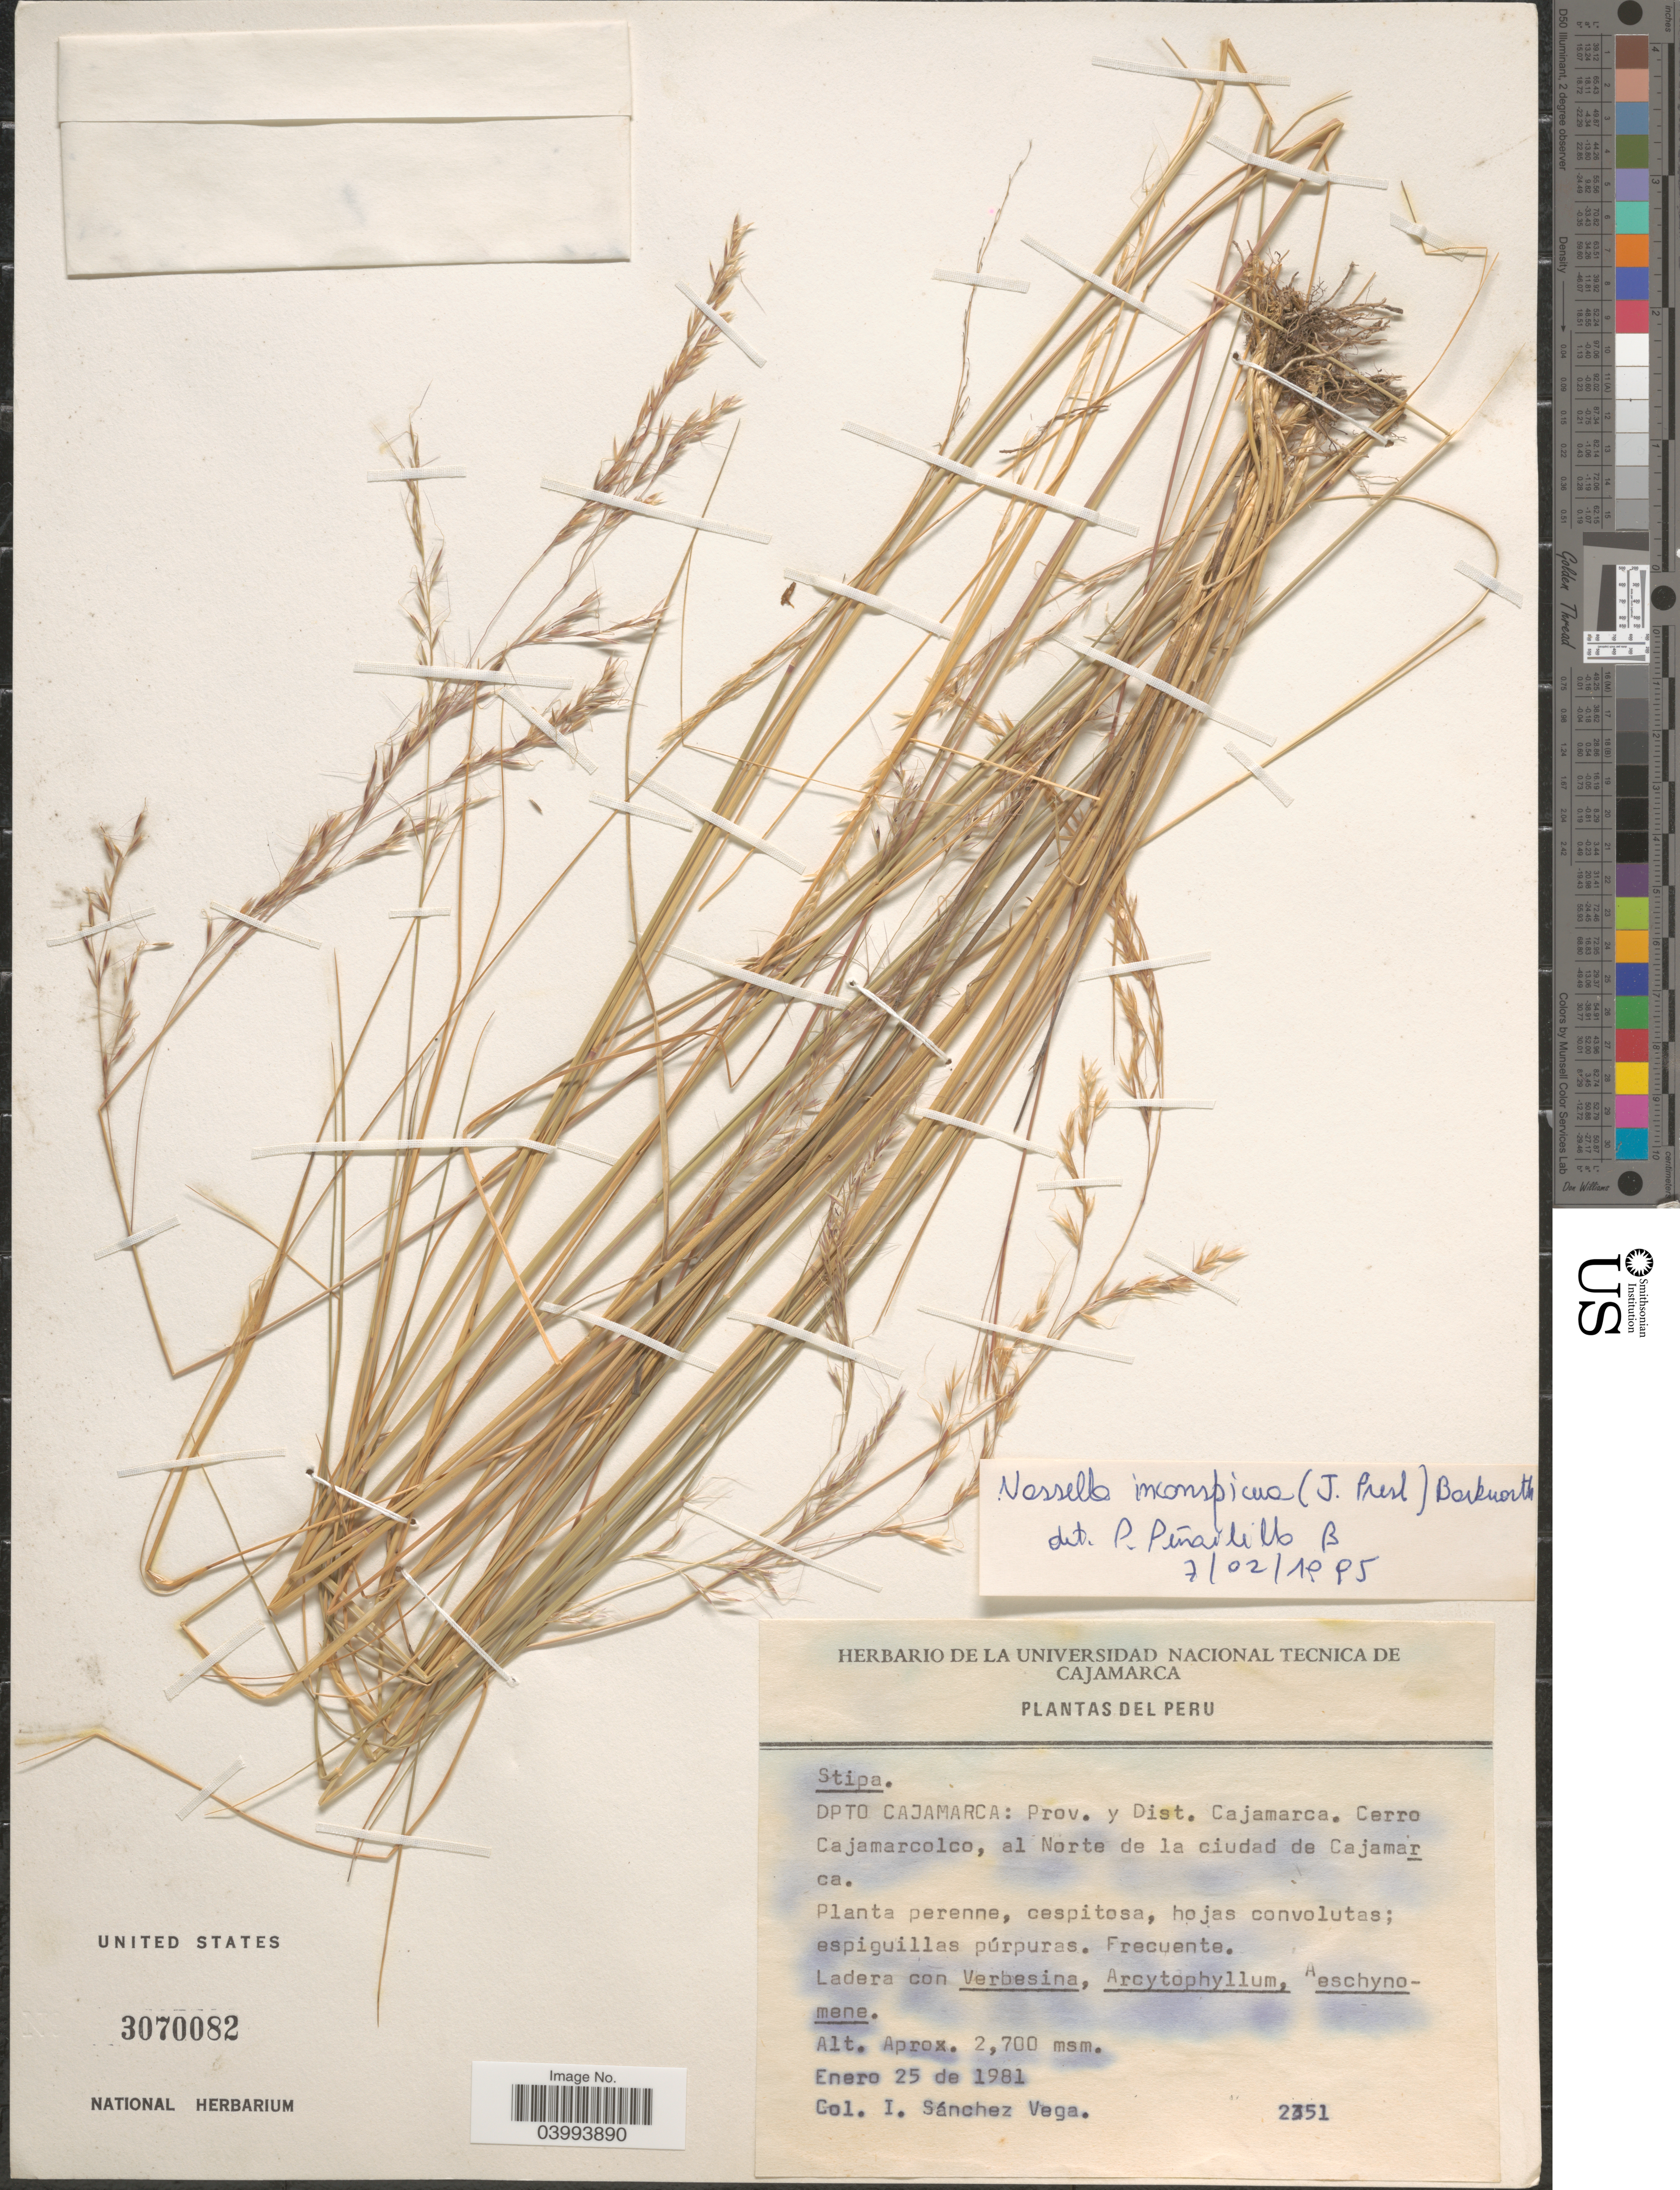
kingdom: Plantae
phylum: Tracheophyta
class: Liliopsida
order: Poales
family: Poaceae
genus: Nassella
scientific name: Nassella inconspicua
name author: (J. Presl) Barkworth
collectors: I. Sánchez Vega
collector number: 2351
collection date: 1981-01-25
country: Peru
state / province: Cajamarca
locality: Dpto Cajamarca: Prov. y Dist. Cajamarca. Cerro Cajamarcolco, al Norte de la ciudad de Cajamarca.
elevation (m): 2700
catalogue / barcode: US 3070082